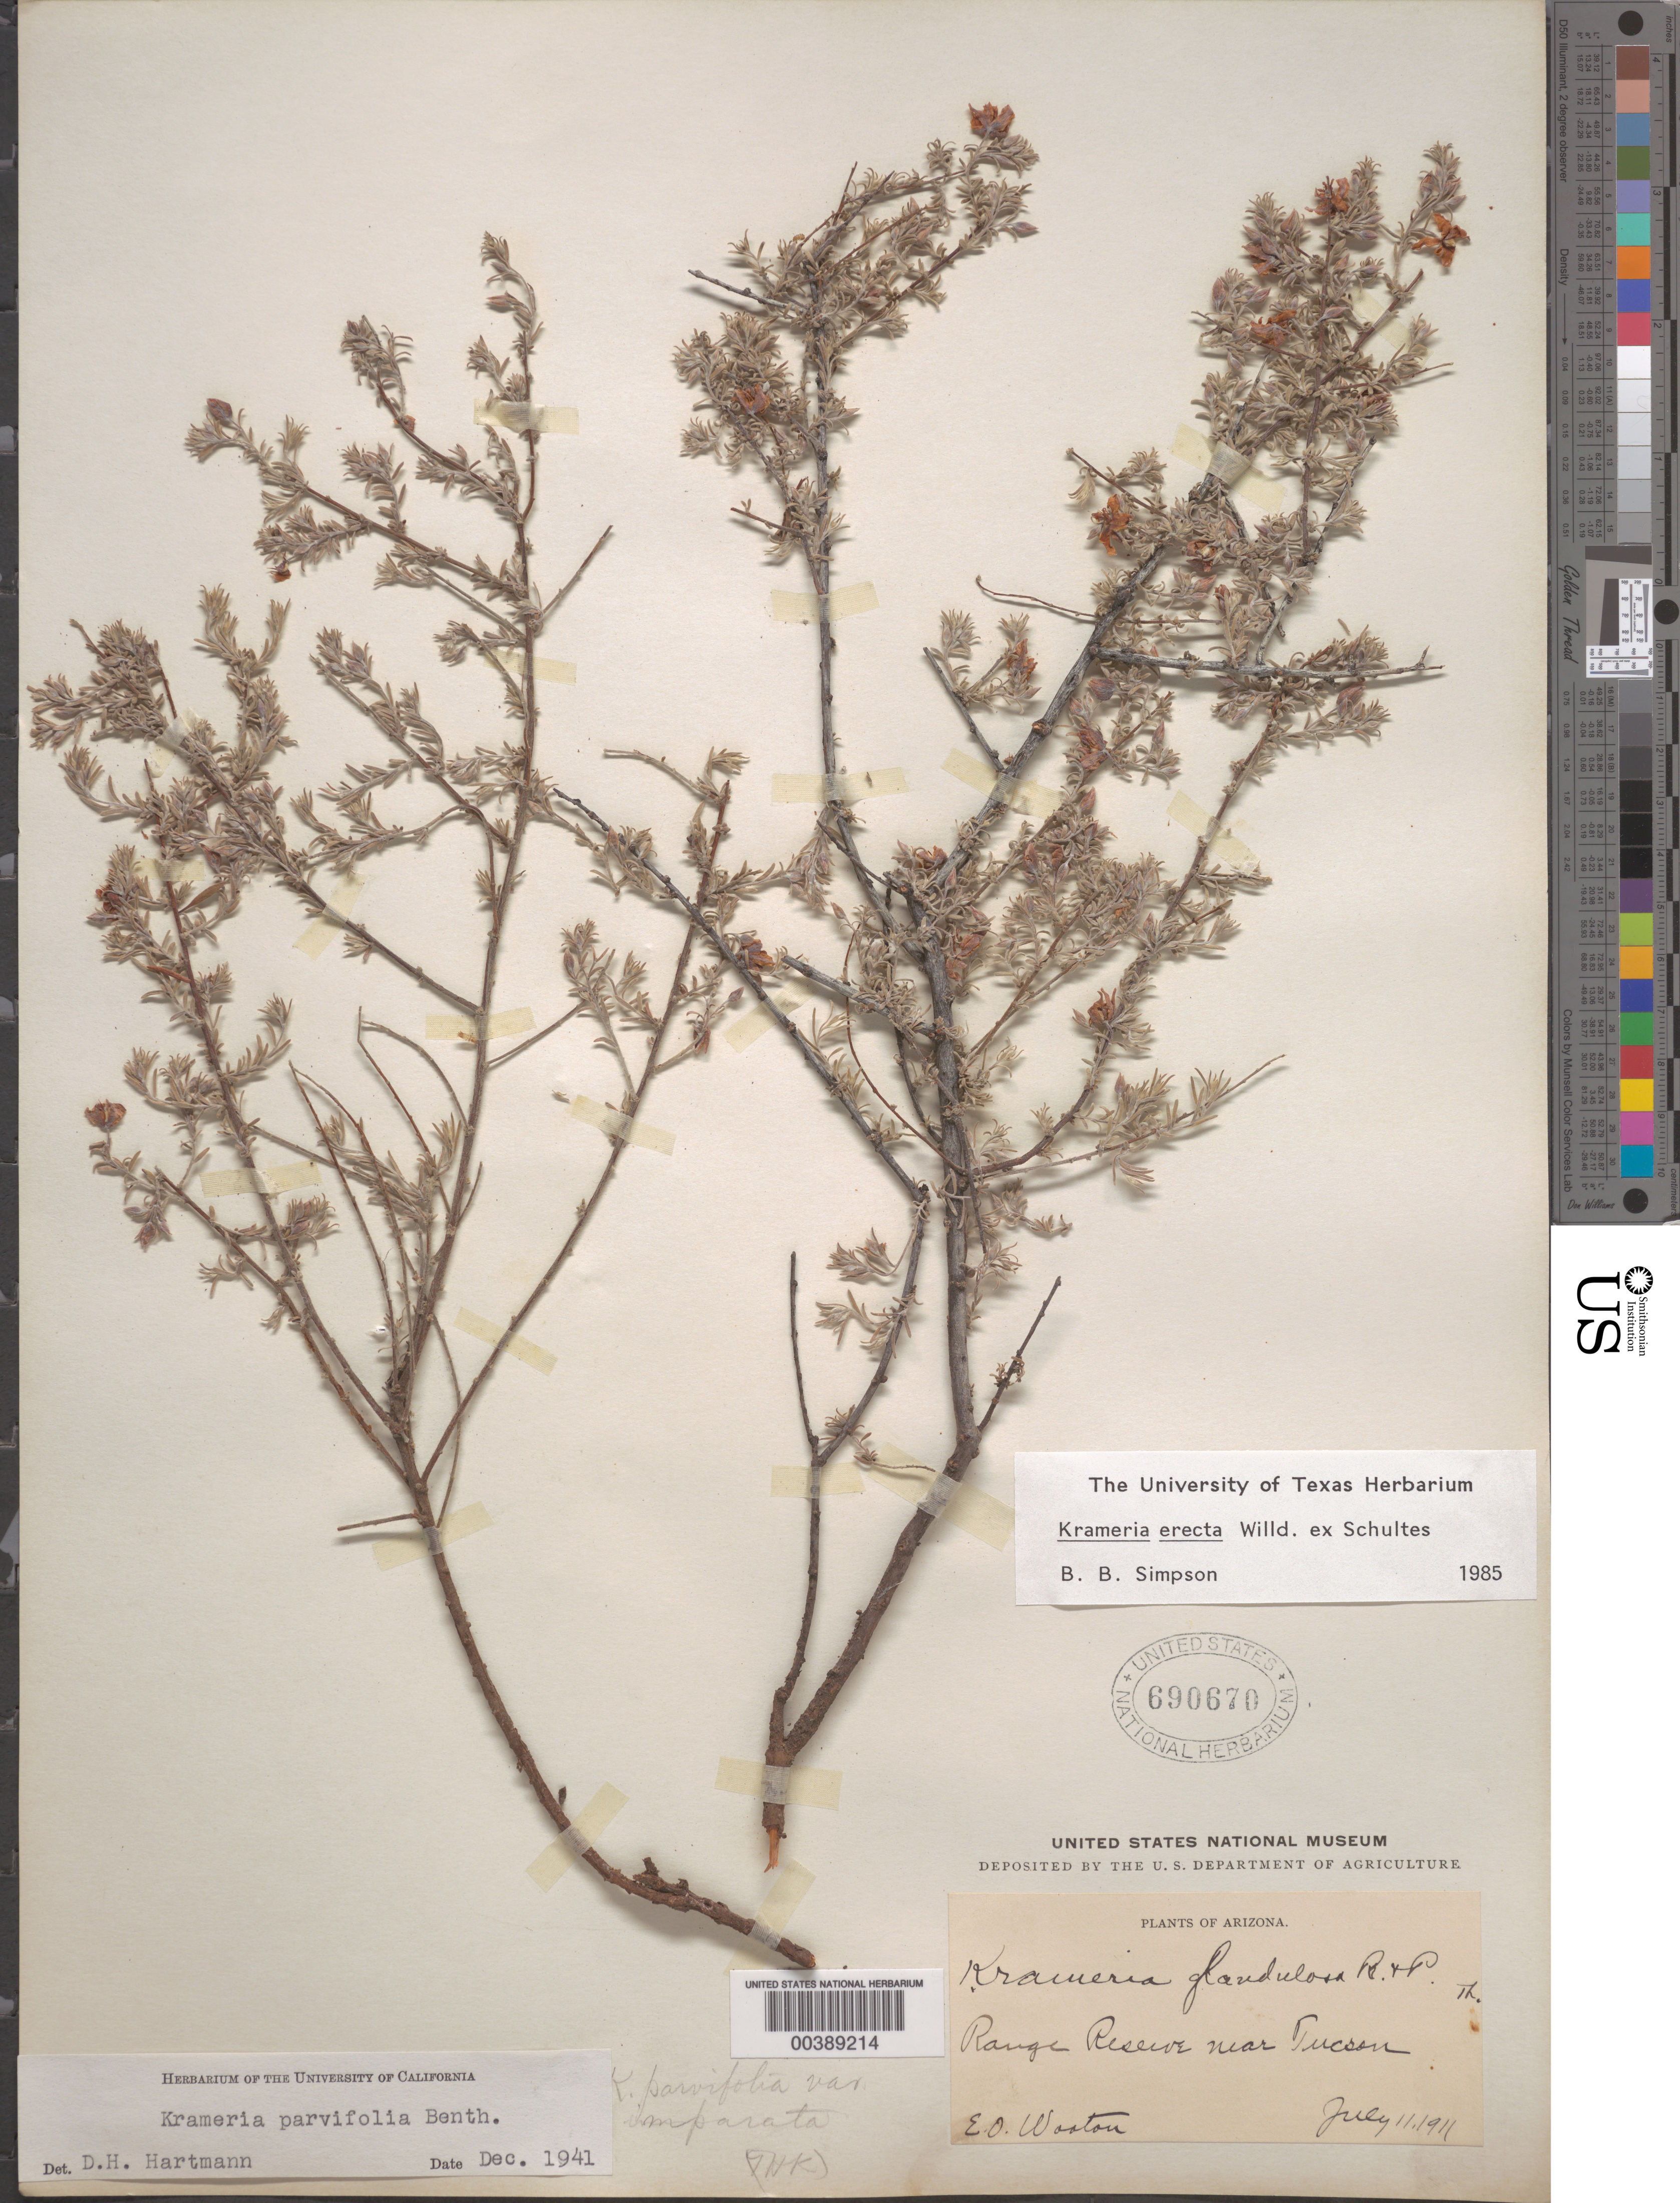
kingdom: Plantae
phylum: Tracheophyta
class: Magnoliopsida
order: Zygophyllales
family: Krameriaceae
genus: Krameria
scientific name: Krameria erecta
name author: Willd. ex Schult.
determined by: Simpson, B. B.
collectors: E. O. Wooton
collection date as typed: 11 Jun 1911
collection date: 1911-06-11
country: United States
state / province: Arizona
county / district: Pima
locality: Range reserve near tucson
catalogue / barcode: US 690670